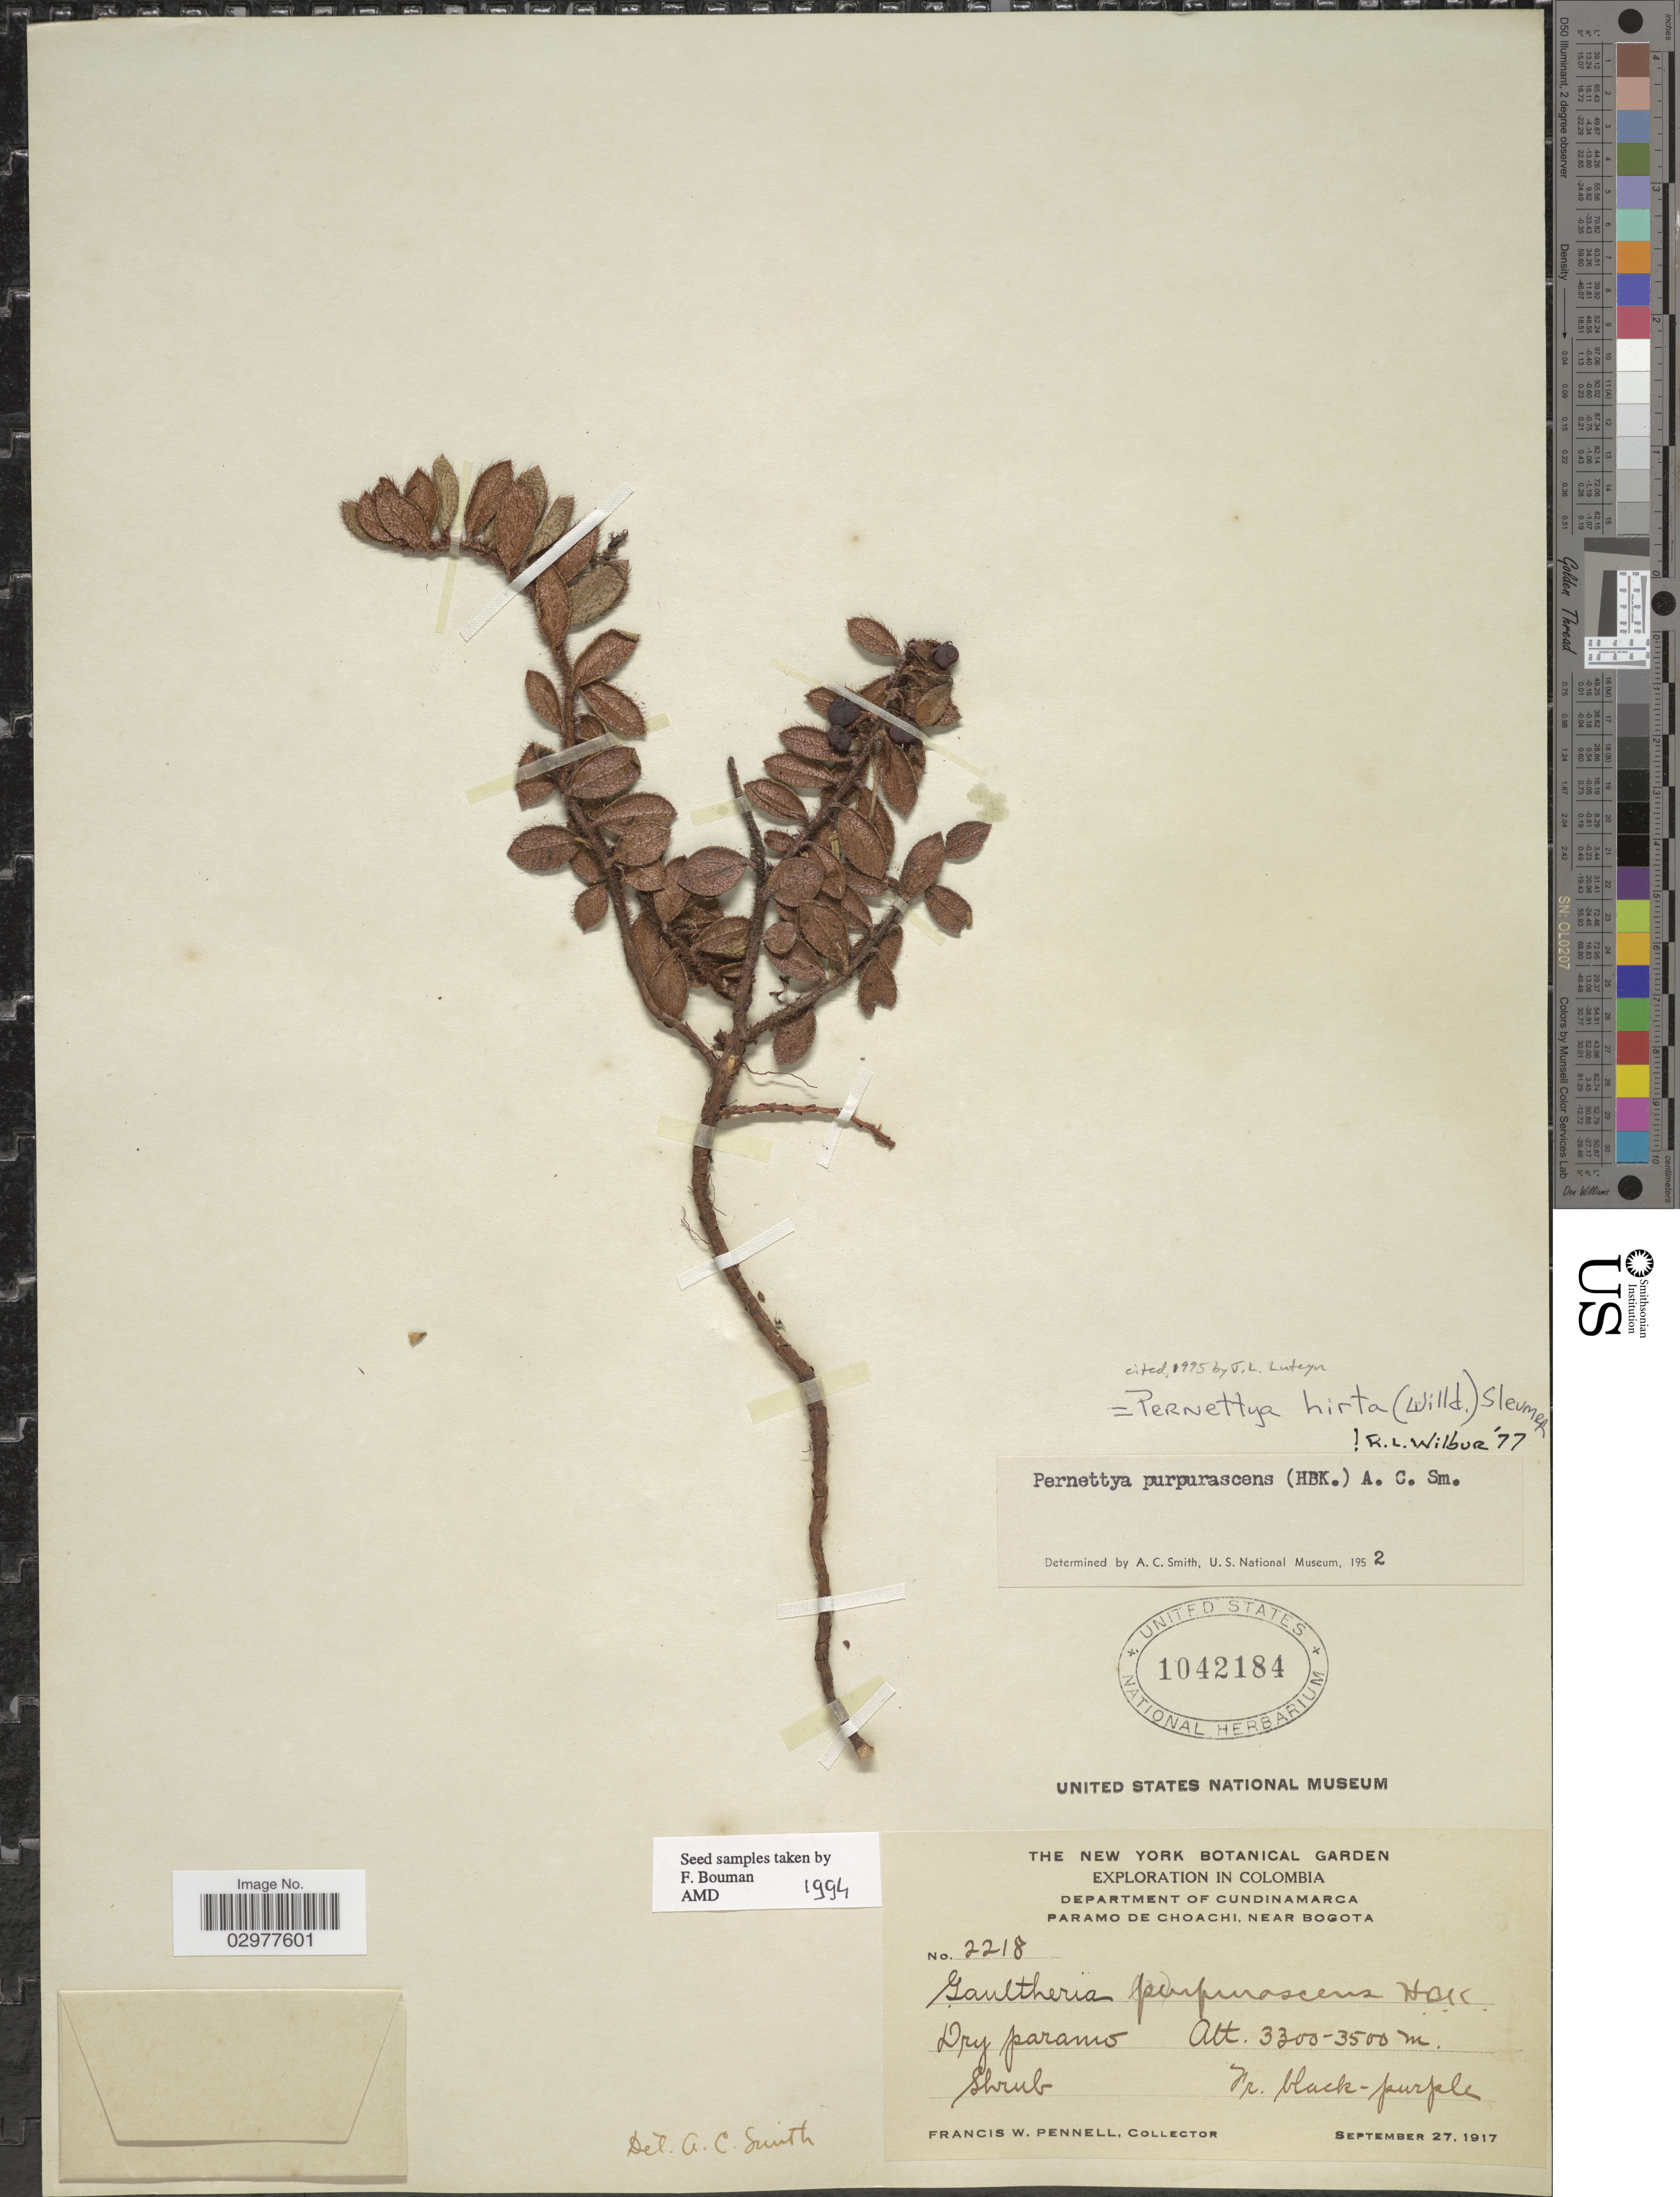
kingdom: Plantae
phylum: Tracheophyta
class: Magnoliopsida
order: Ericales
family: Ericaceae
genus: Pernettya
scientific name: Pernettya hirta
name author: (Willd.) Sleumer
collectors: F. W. Pennell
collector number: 2218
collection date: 1917-09-27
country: Colombia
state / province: Cundinamarca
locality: Department of Cundinamarca, Paramo de Choachi, near Bogota.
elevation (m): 3300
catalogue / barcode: US 1042184